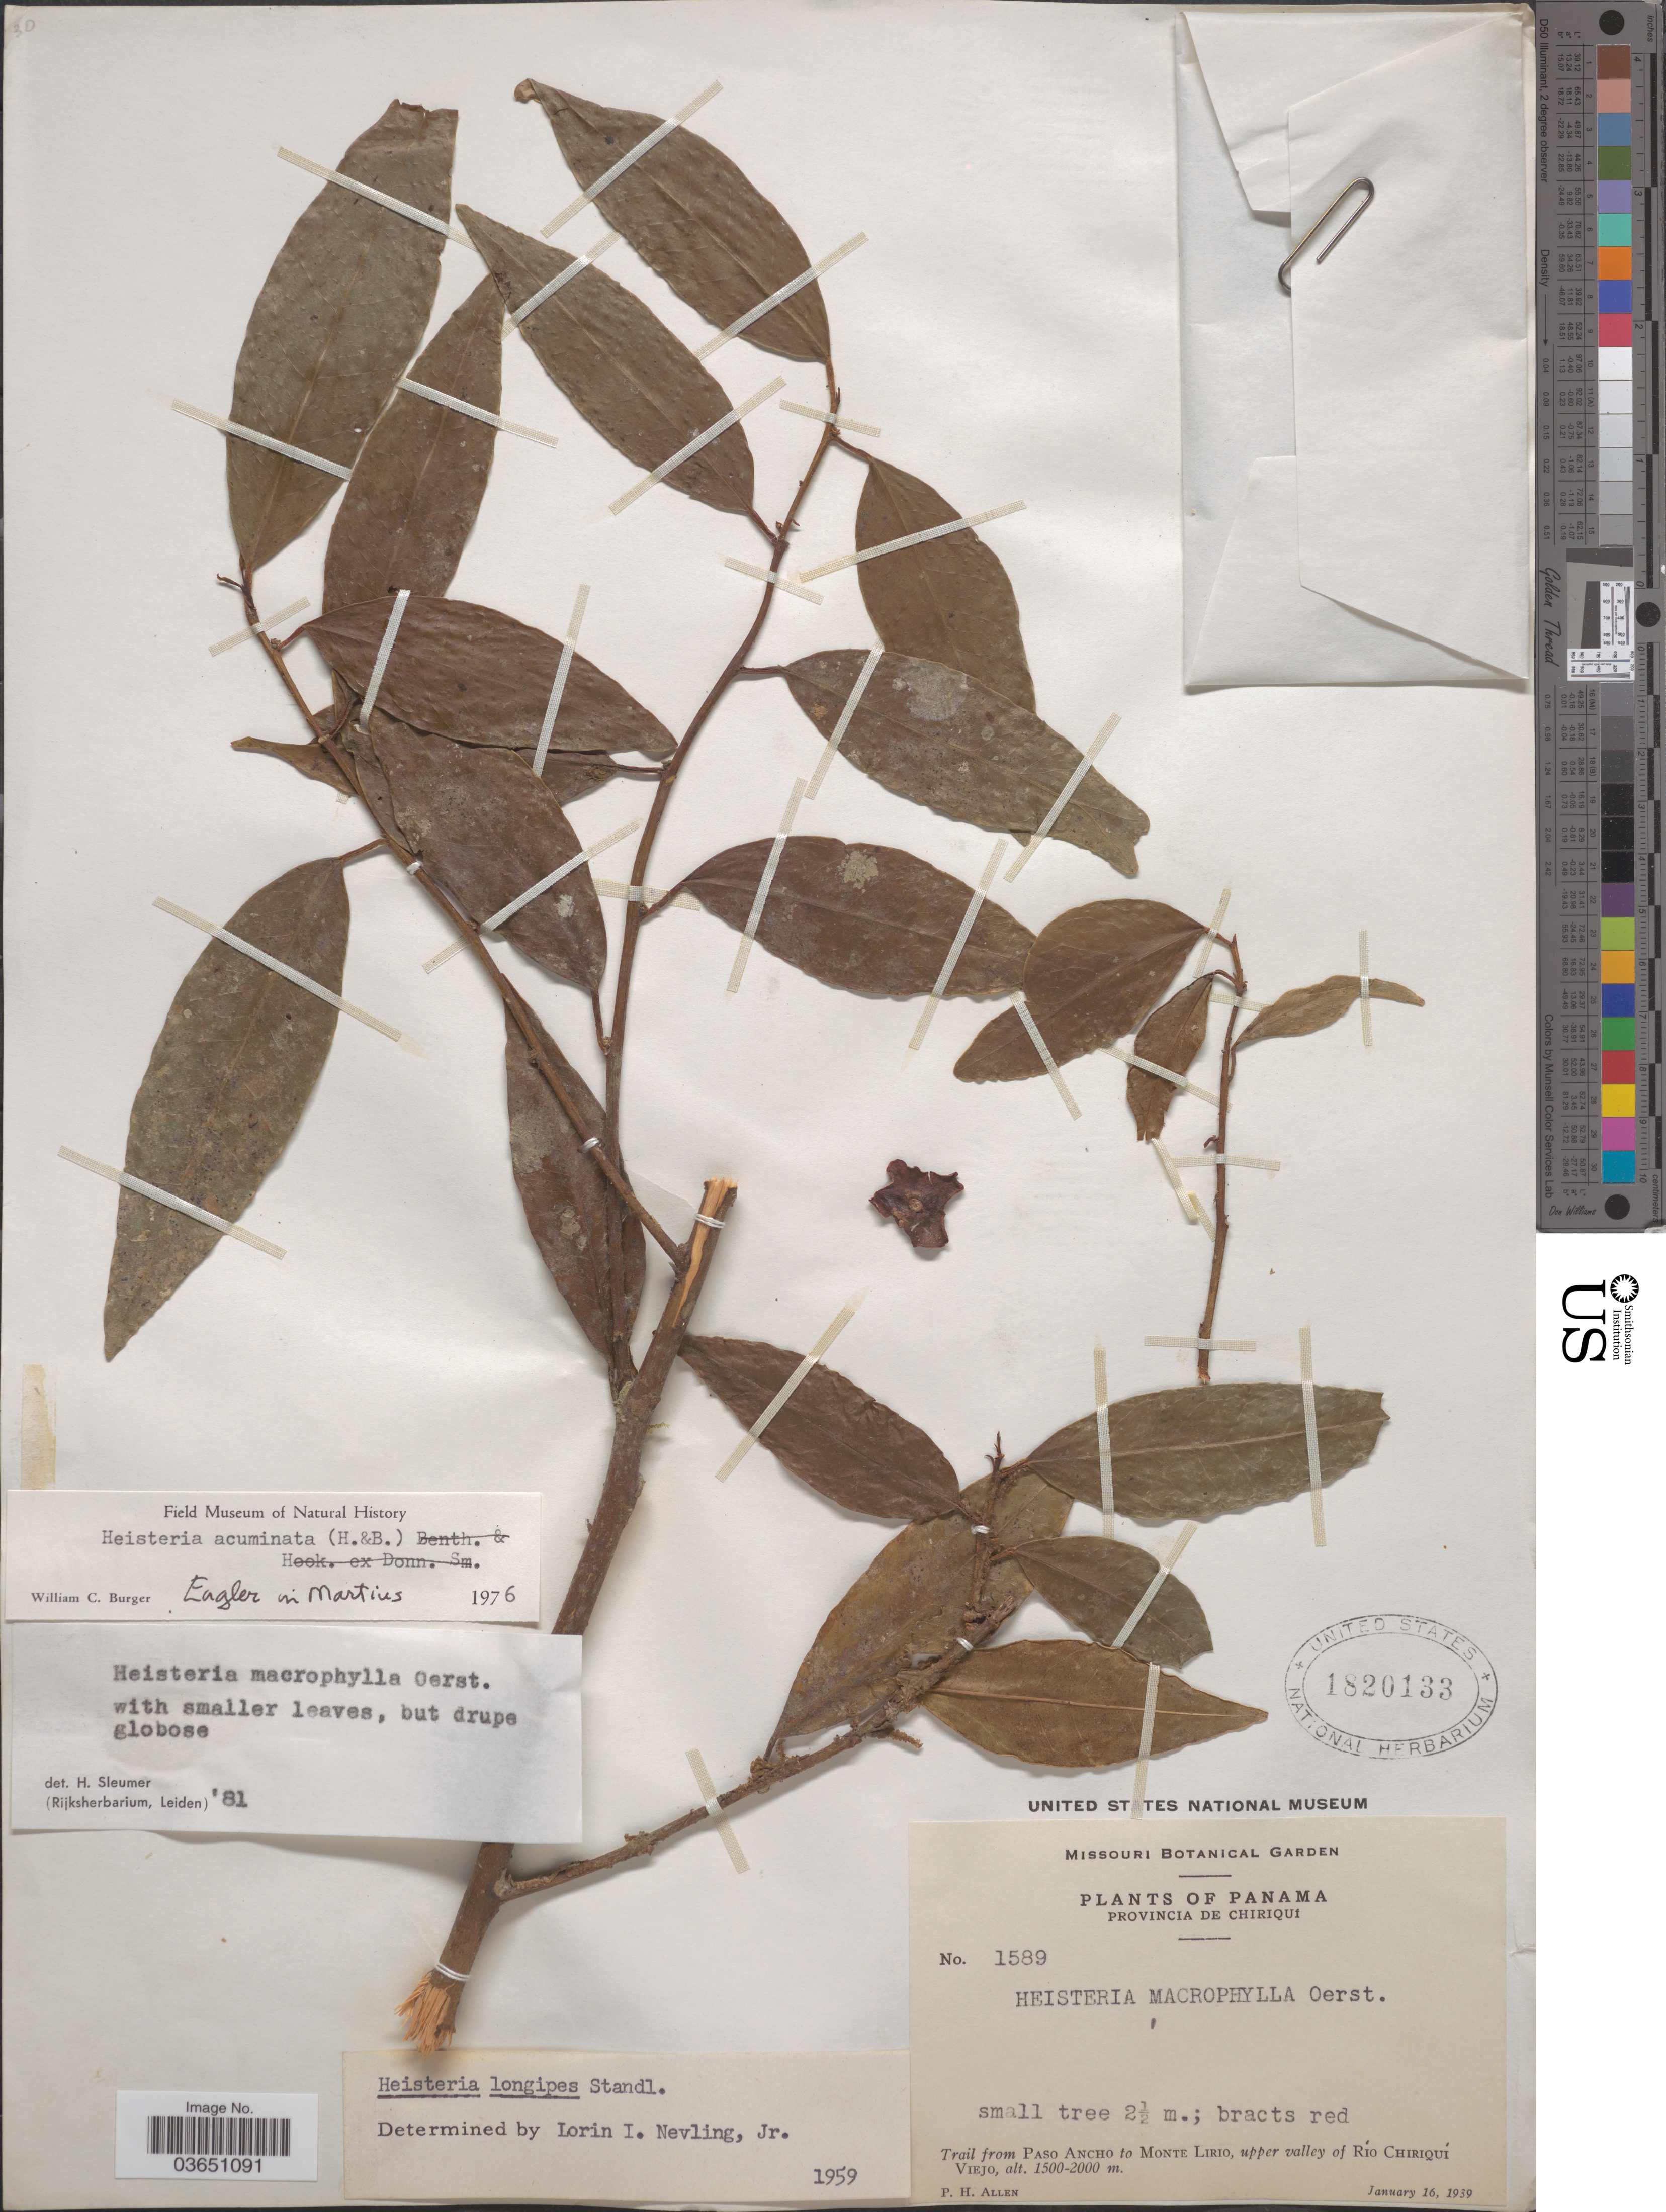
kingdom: Plantae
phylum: Tracheophyta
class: Magnoliopsida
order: Santalales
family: Erythropalaceae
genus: Heisteria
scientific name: Heisteria macrophylla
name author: Oerst.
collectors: P. H. Allen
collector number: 1589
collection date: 1939-01-16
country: Panama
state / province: Chiriqui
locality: Trail from Paso Ancho to Monte Lirio, upper valley of Río Chiriquí Viejo.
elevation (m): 1500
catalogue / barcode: US 1820133